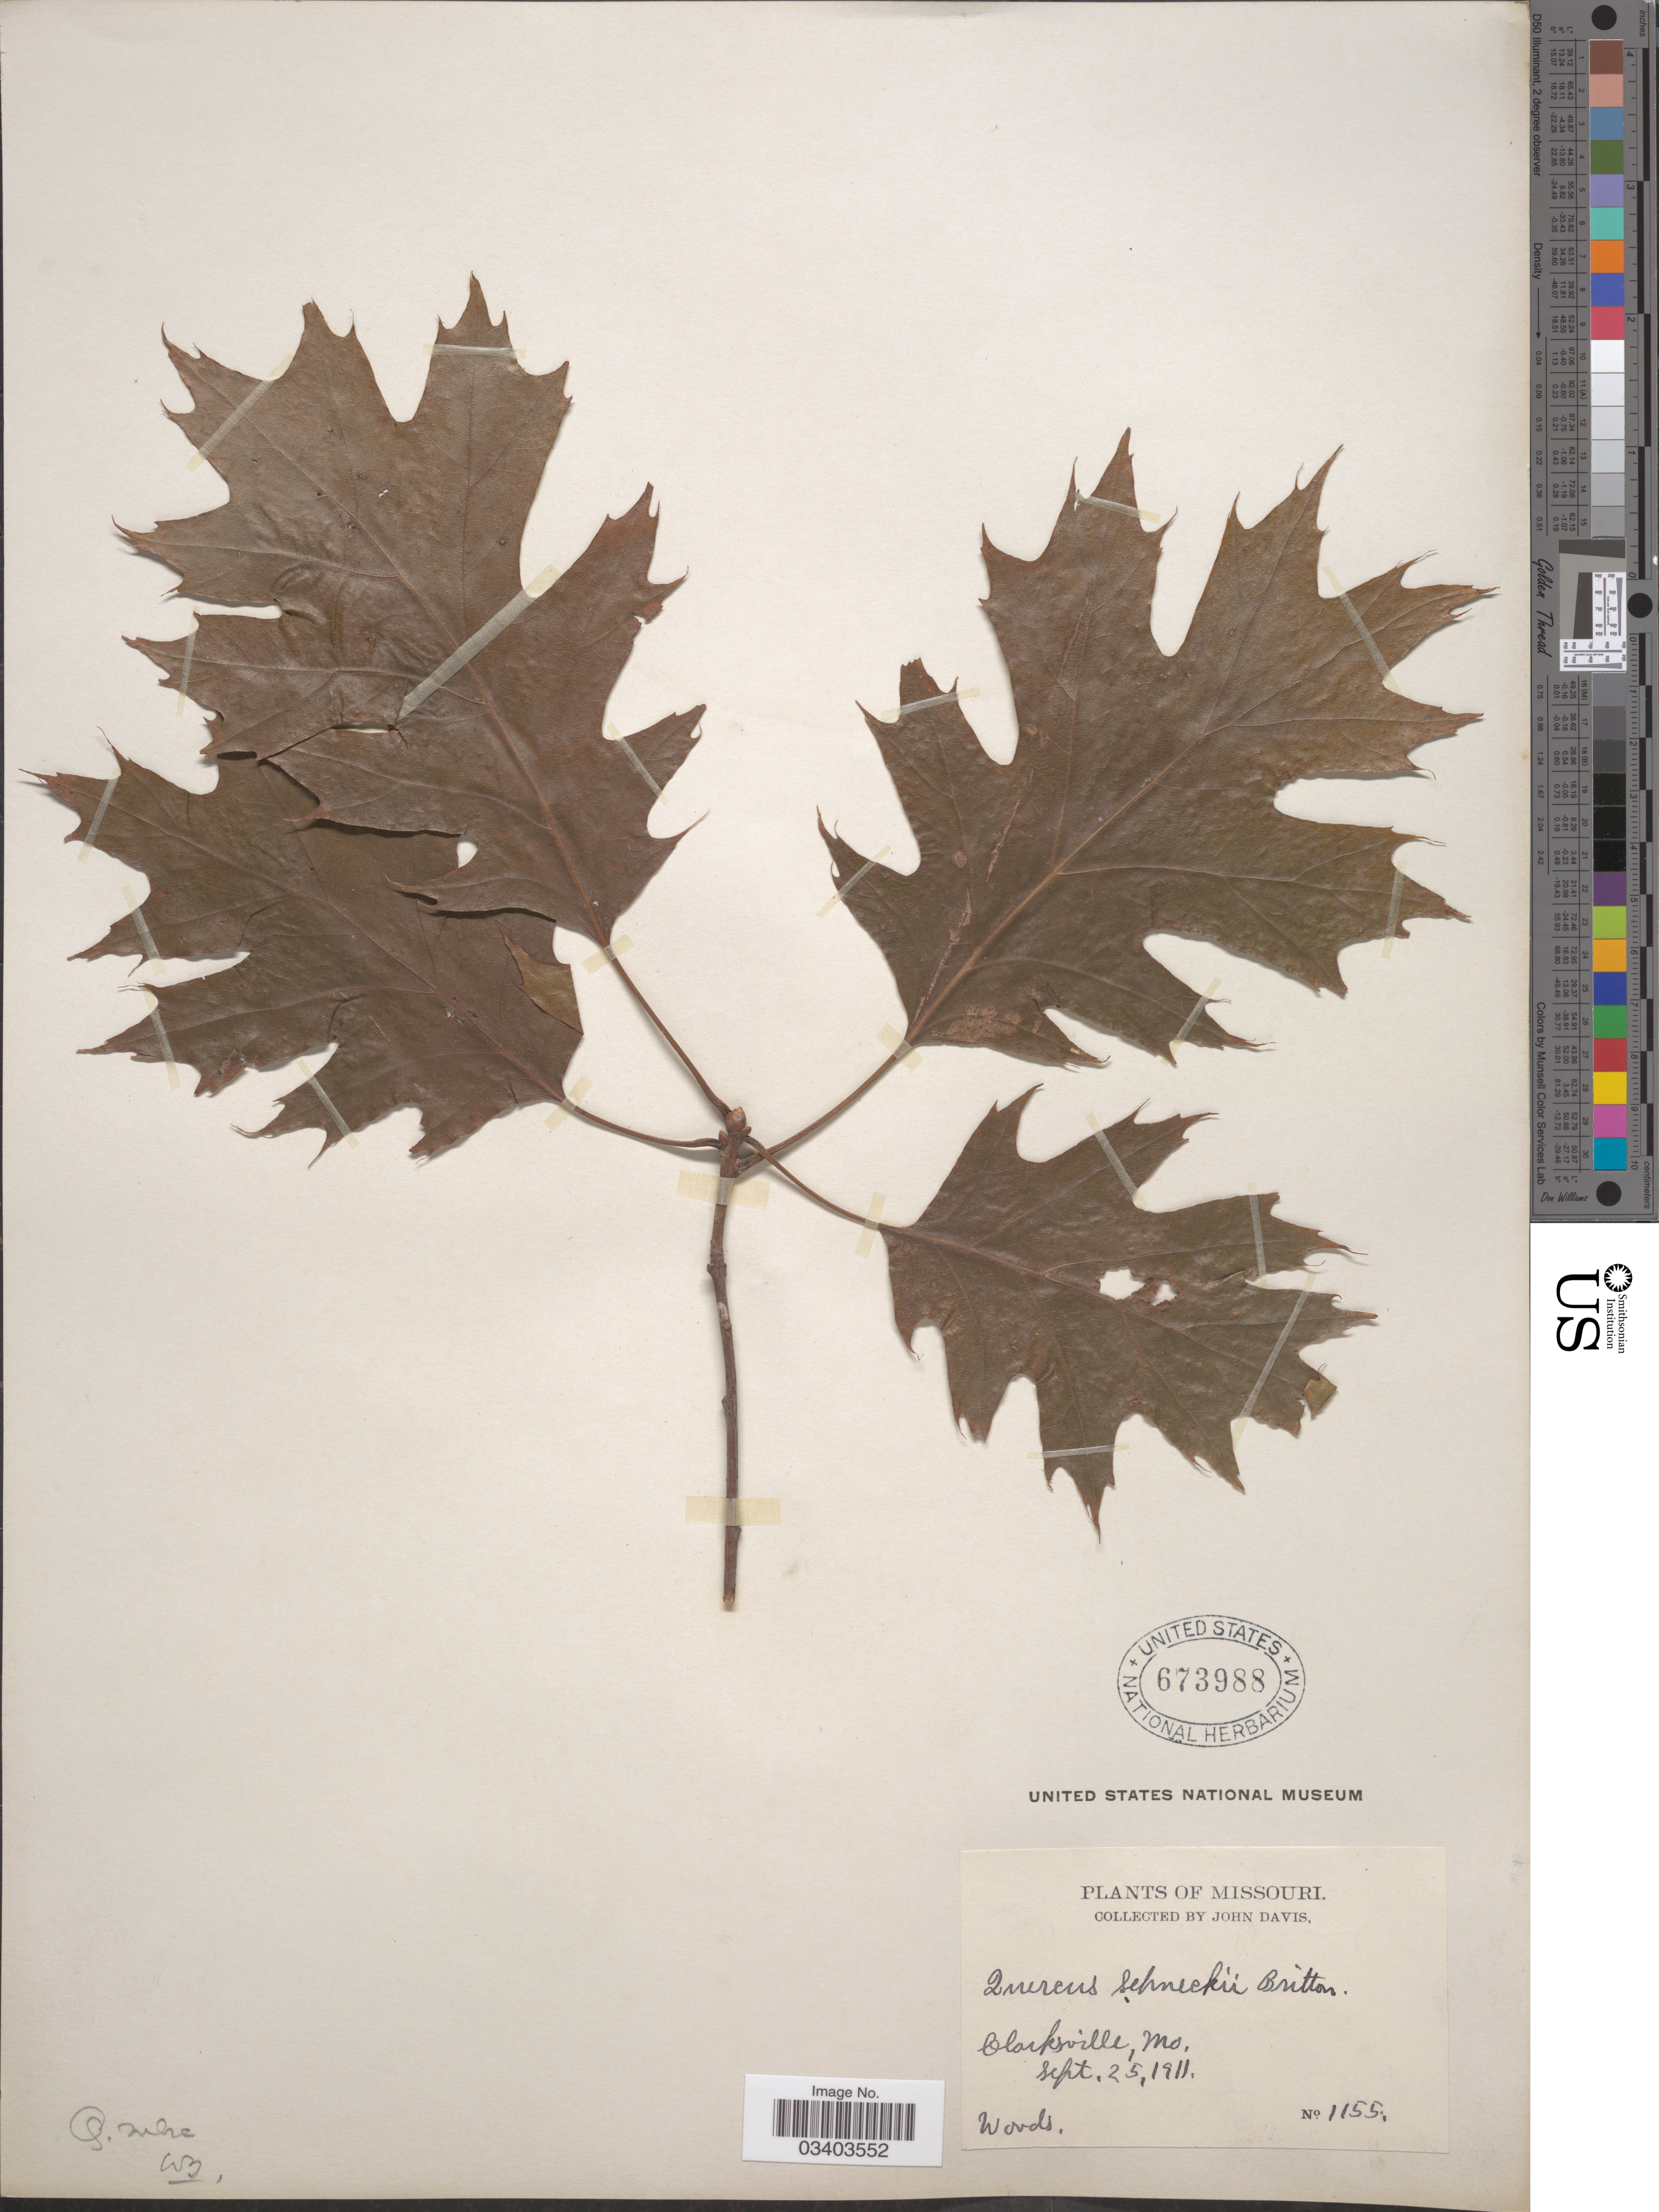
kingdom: Plantae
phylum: Tracheophyta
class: Magnoliopsida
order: Fagales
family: Fagaceae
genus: Quercus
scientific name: Quercus borealis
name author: F. Michx.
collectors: J. Davis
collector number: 1155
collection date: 1911-09-25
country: United States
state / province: Missouri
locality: Clarksville.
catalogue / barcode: US 673988